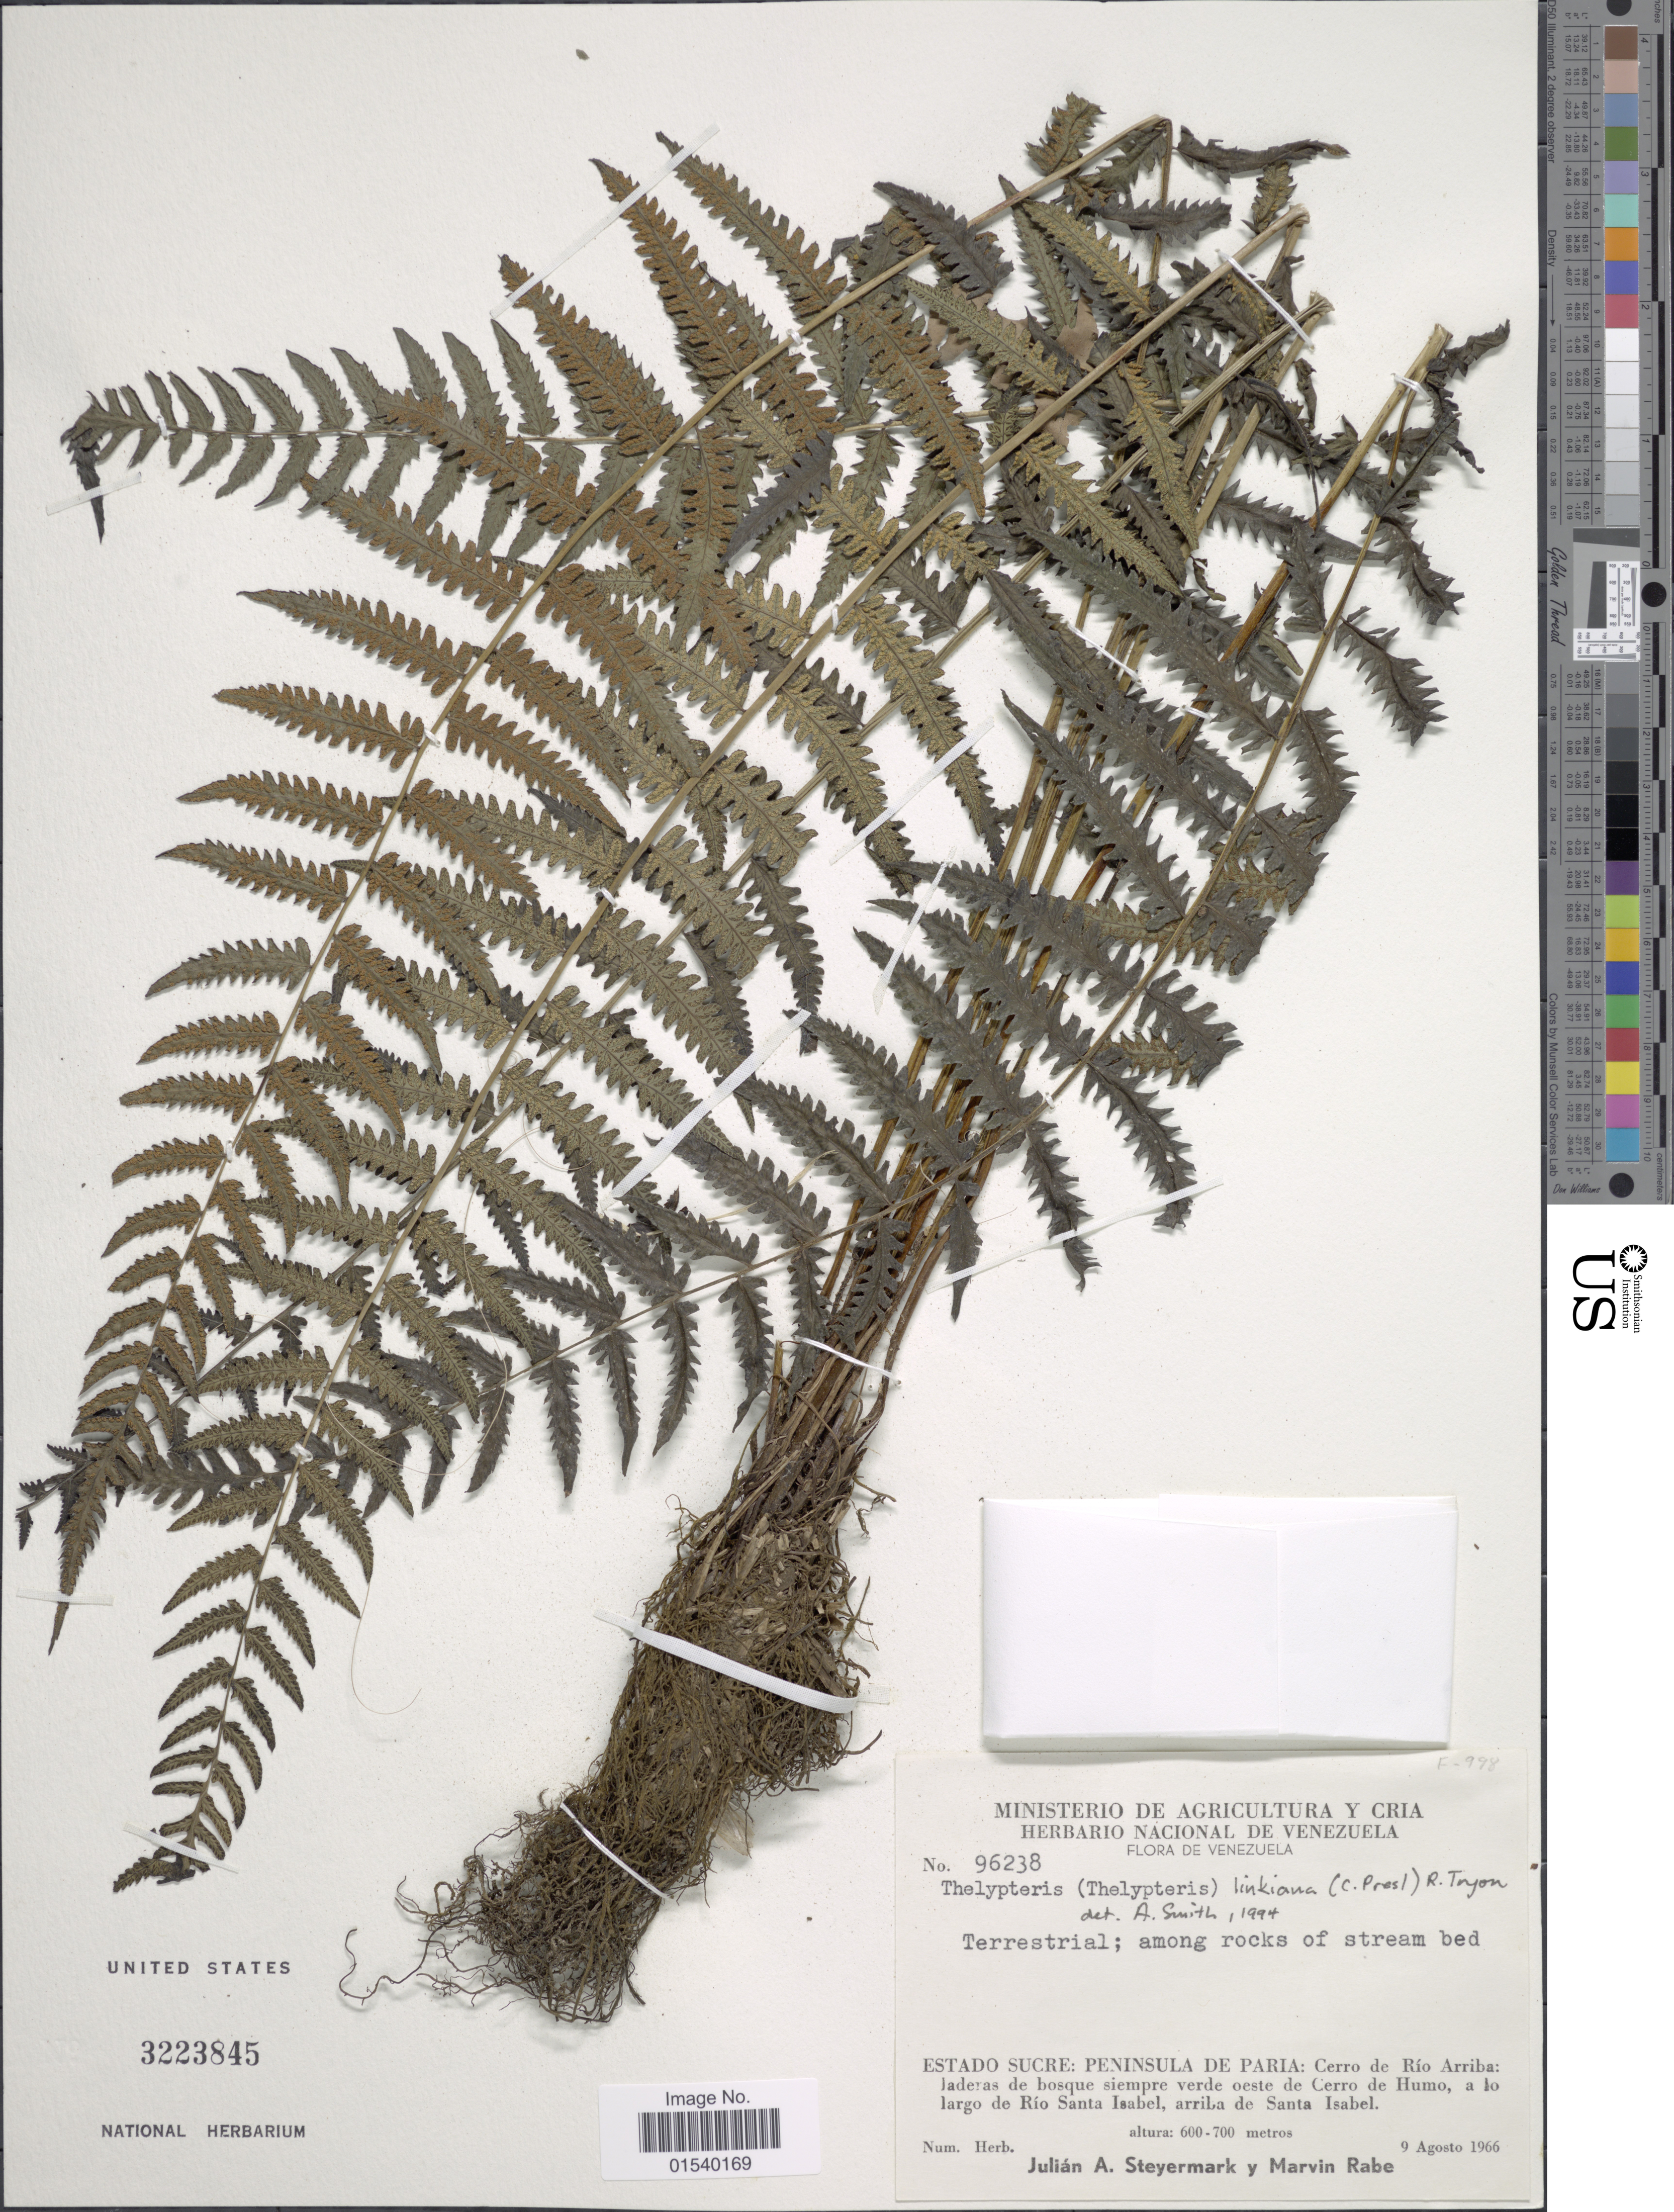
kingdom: Plantae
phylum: Tracheophyta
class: Polypodiopsida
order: Polypodiales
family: Thelypteridaceae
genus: Amauropelta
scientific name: Amauropelta linkiana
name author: (C. Presl) Pic. Serm.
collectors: J. Steyermark & M. Rabe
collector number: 96238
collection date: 1966-08-09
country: Venezuela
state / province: Sucre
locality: Estado Sucre: Peninsula de Paria: Cerro de Río Arriba: laderas de bosque siempre verde oeste de Cerro de Humo, a lo largo de Río Santa Isabel, arriba de Santa Isabel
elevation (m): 600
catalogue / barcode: US 3223845